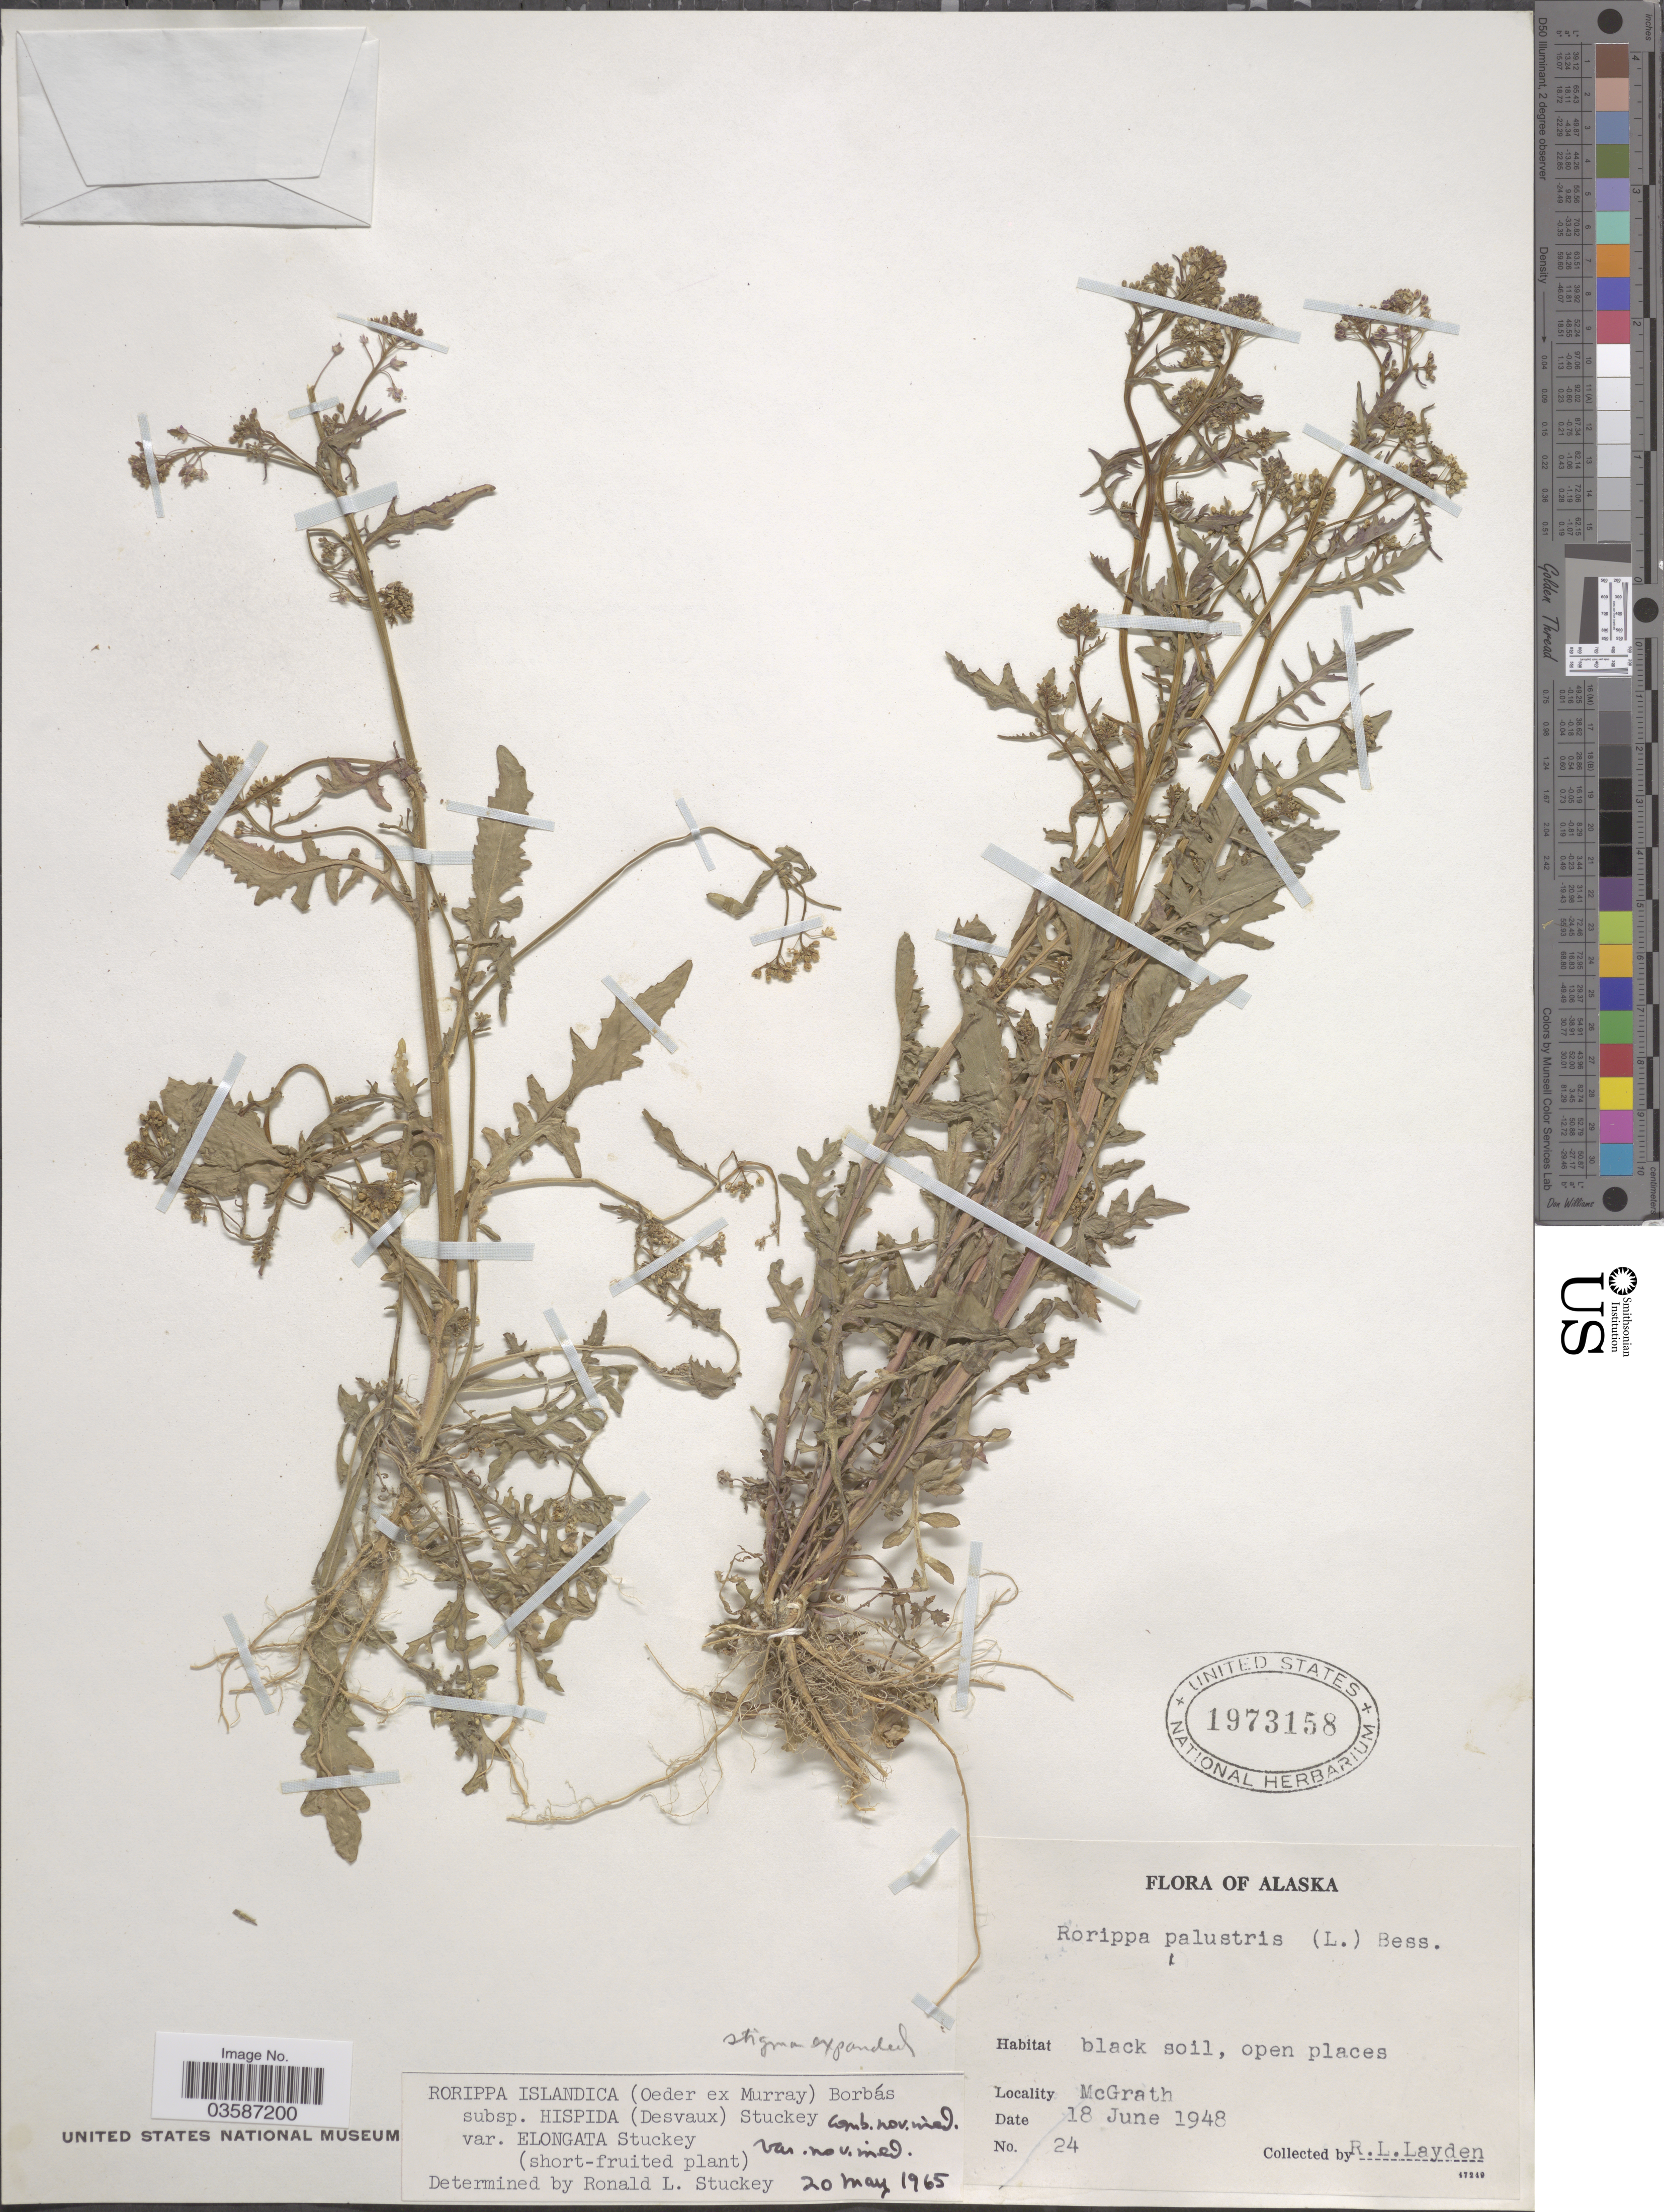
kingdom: Plantae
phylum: Tracheophyta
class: Magnoliopsida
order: Brassicales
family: Brassicaceae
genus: Rorippa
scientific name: Rorippa islandica var. elongata Stuckey var. nov. ined.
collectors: R. Layden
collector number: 24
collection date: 1948-06-18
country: United States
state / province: Alaska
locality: McGrath.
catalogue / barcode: US 1973158